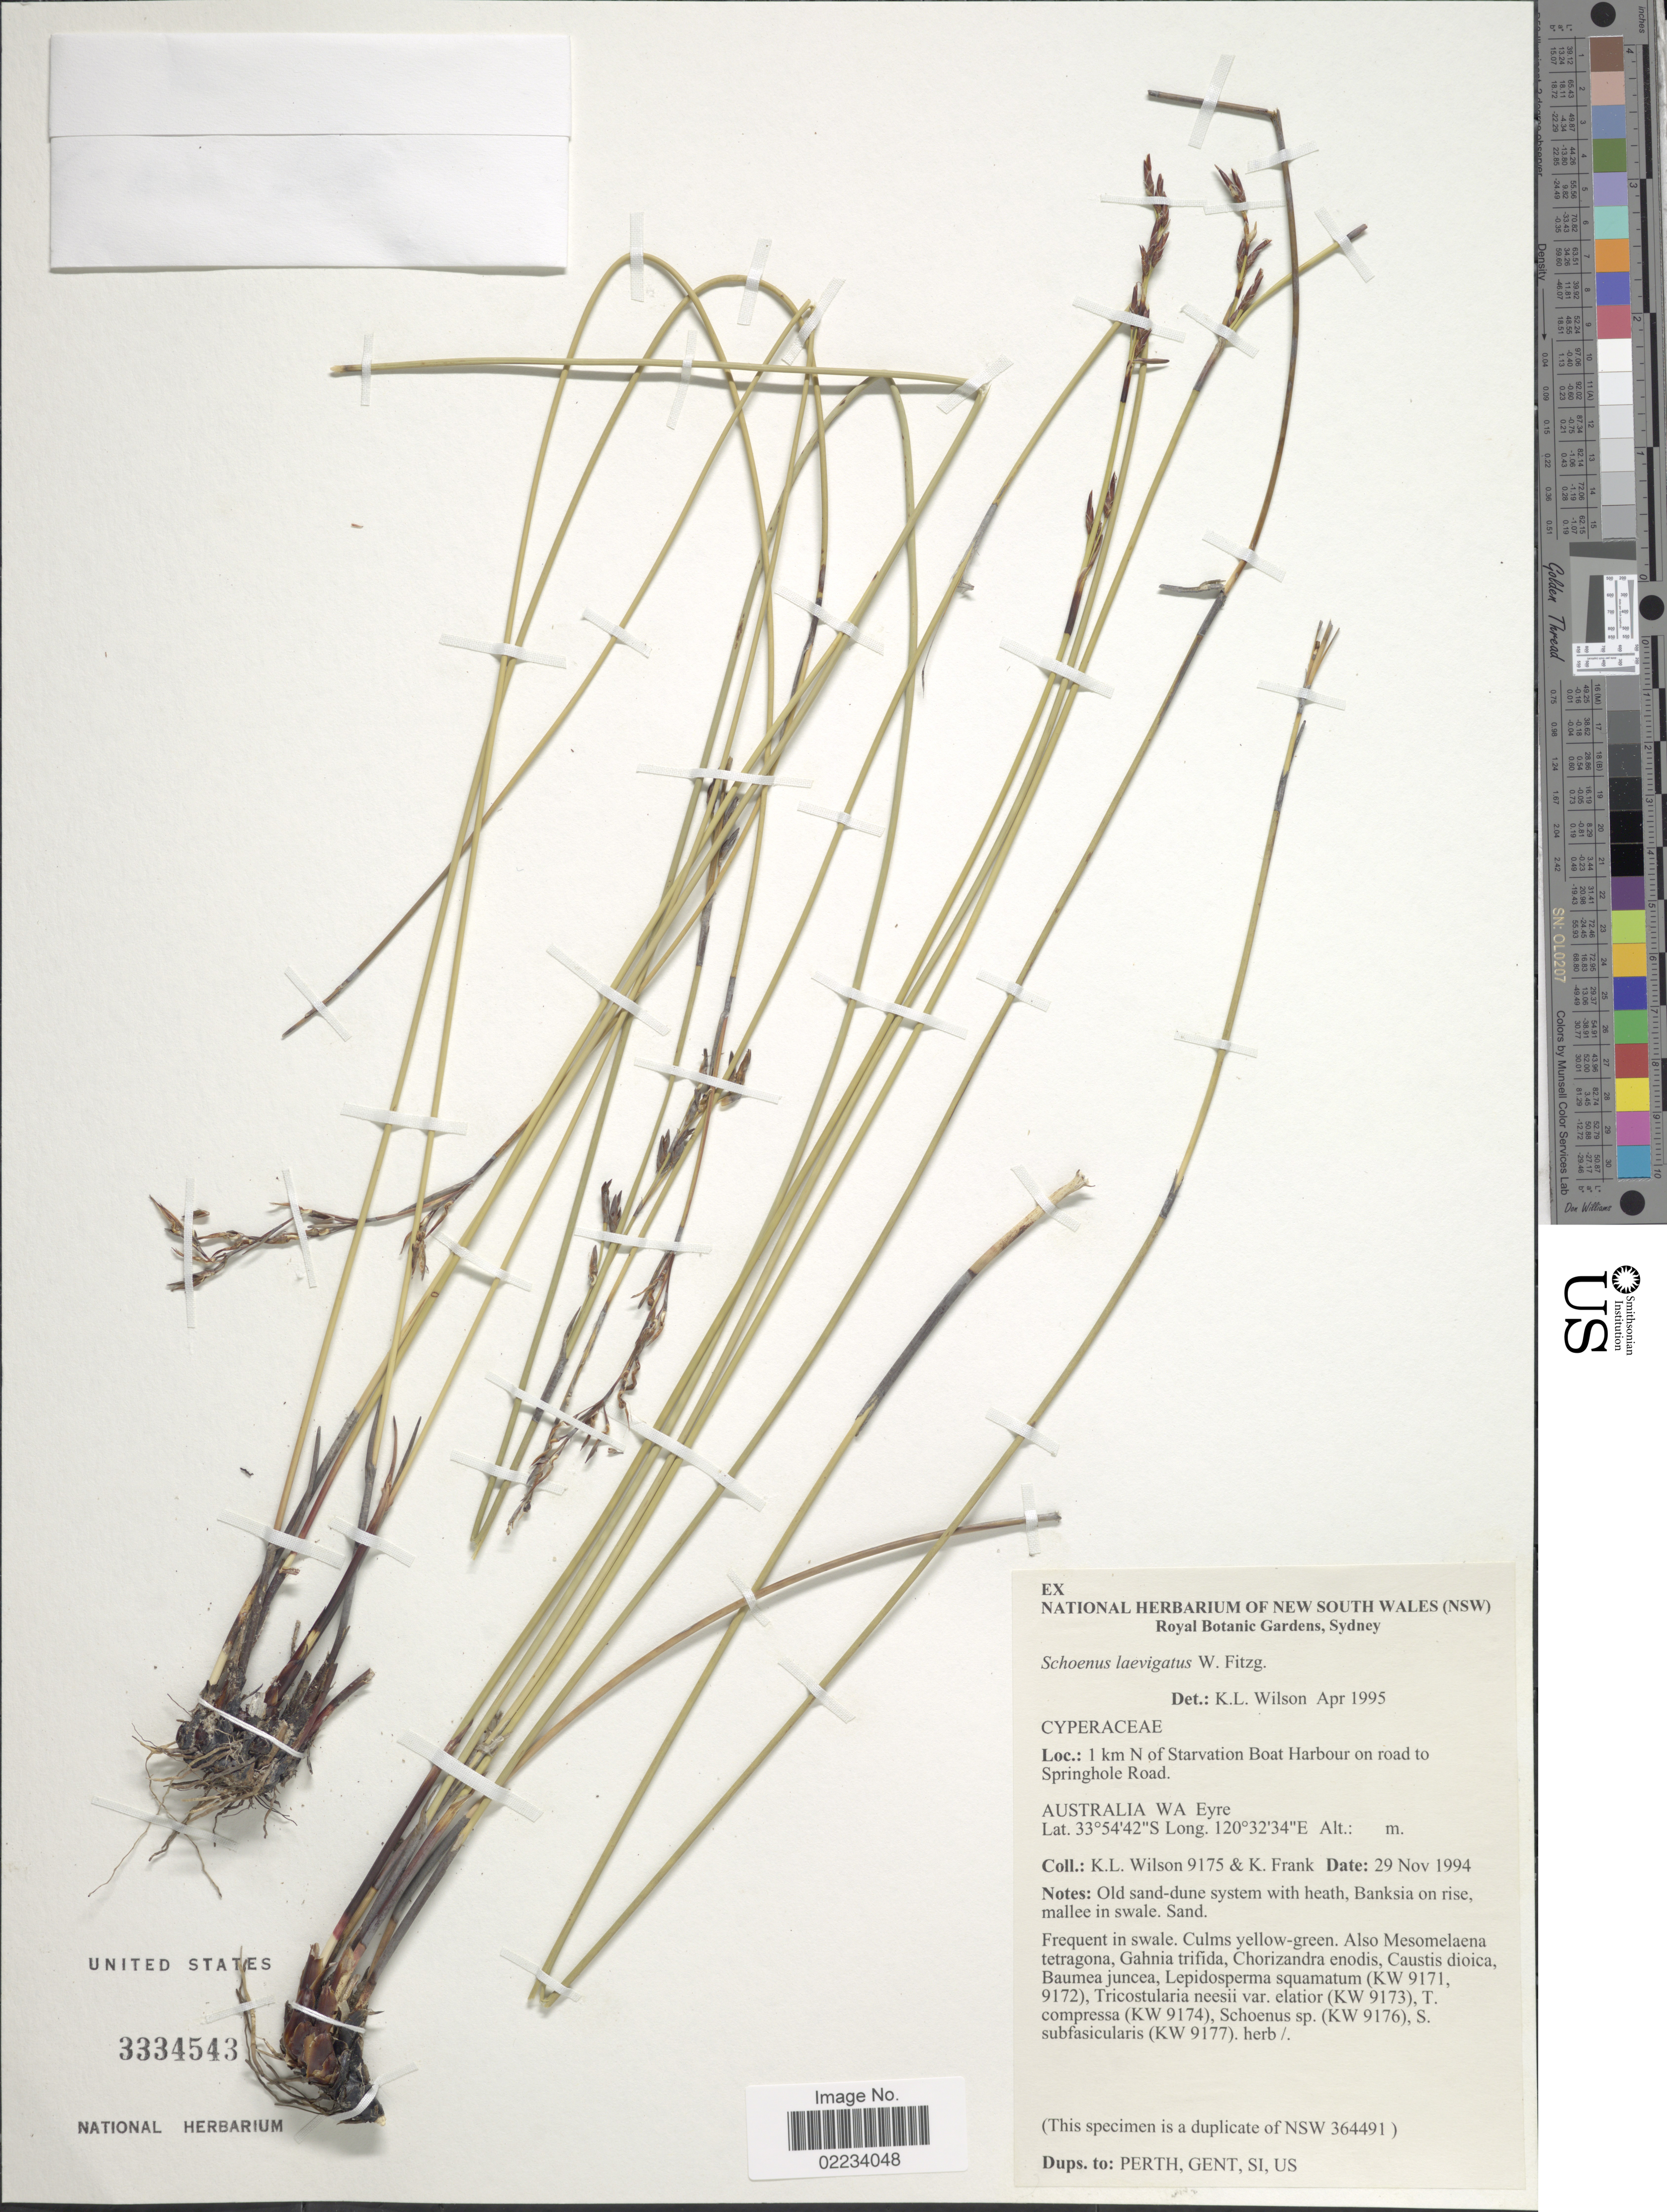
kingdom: Plantae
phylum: Tracheophyta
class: Liliopsida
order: Poales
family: Cyperaceae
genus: Schoenus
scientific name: Schoenus laevigatus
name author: W. Fitzg.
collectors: K. L. Wilson & K. Frank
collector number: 9175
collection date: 1994-11-29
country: Australia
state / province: Western Australia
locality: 1 km N of Starvation Boat Harbour on road to Springhole Road, Eyre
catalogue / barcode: US 3334543